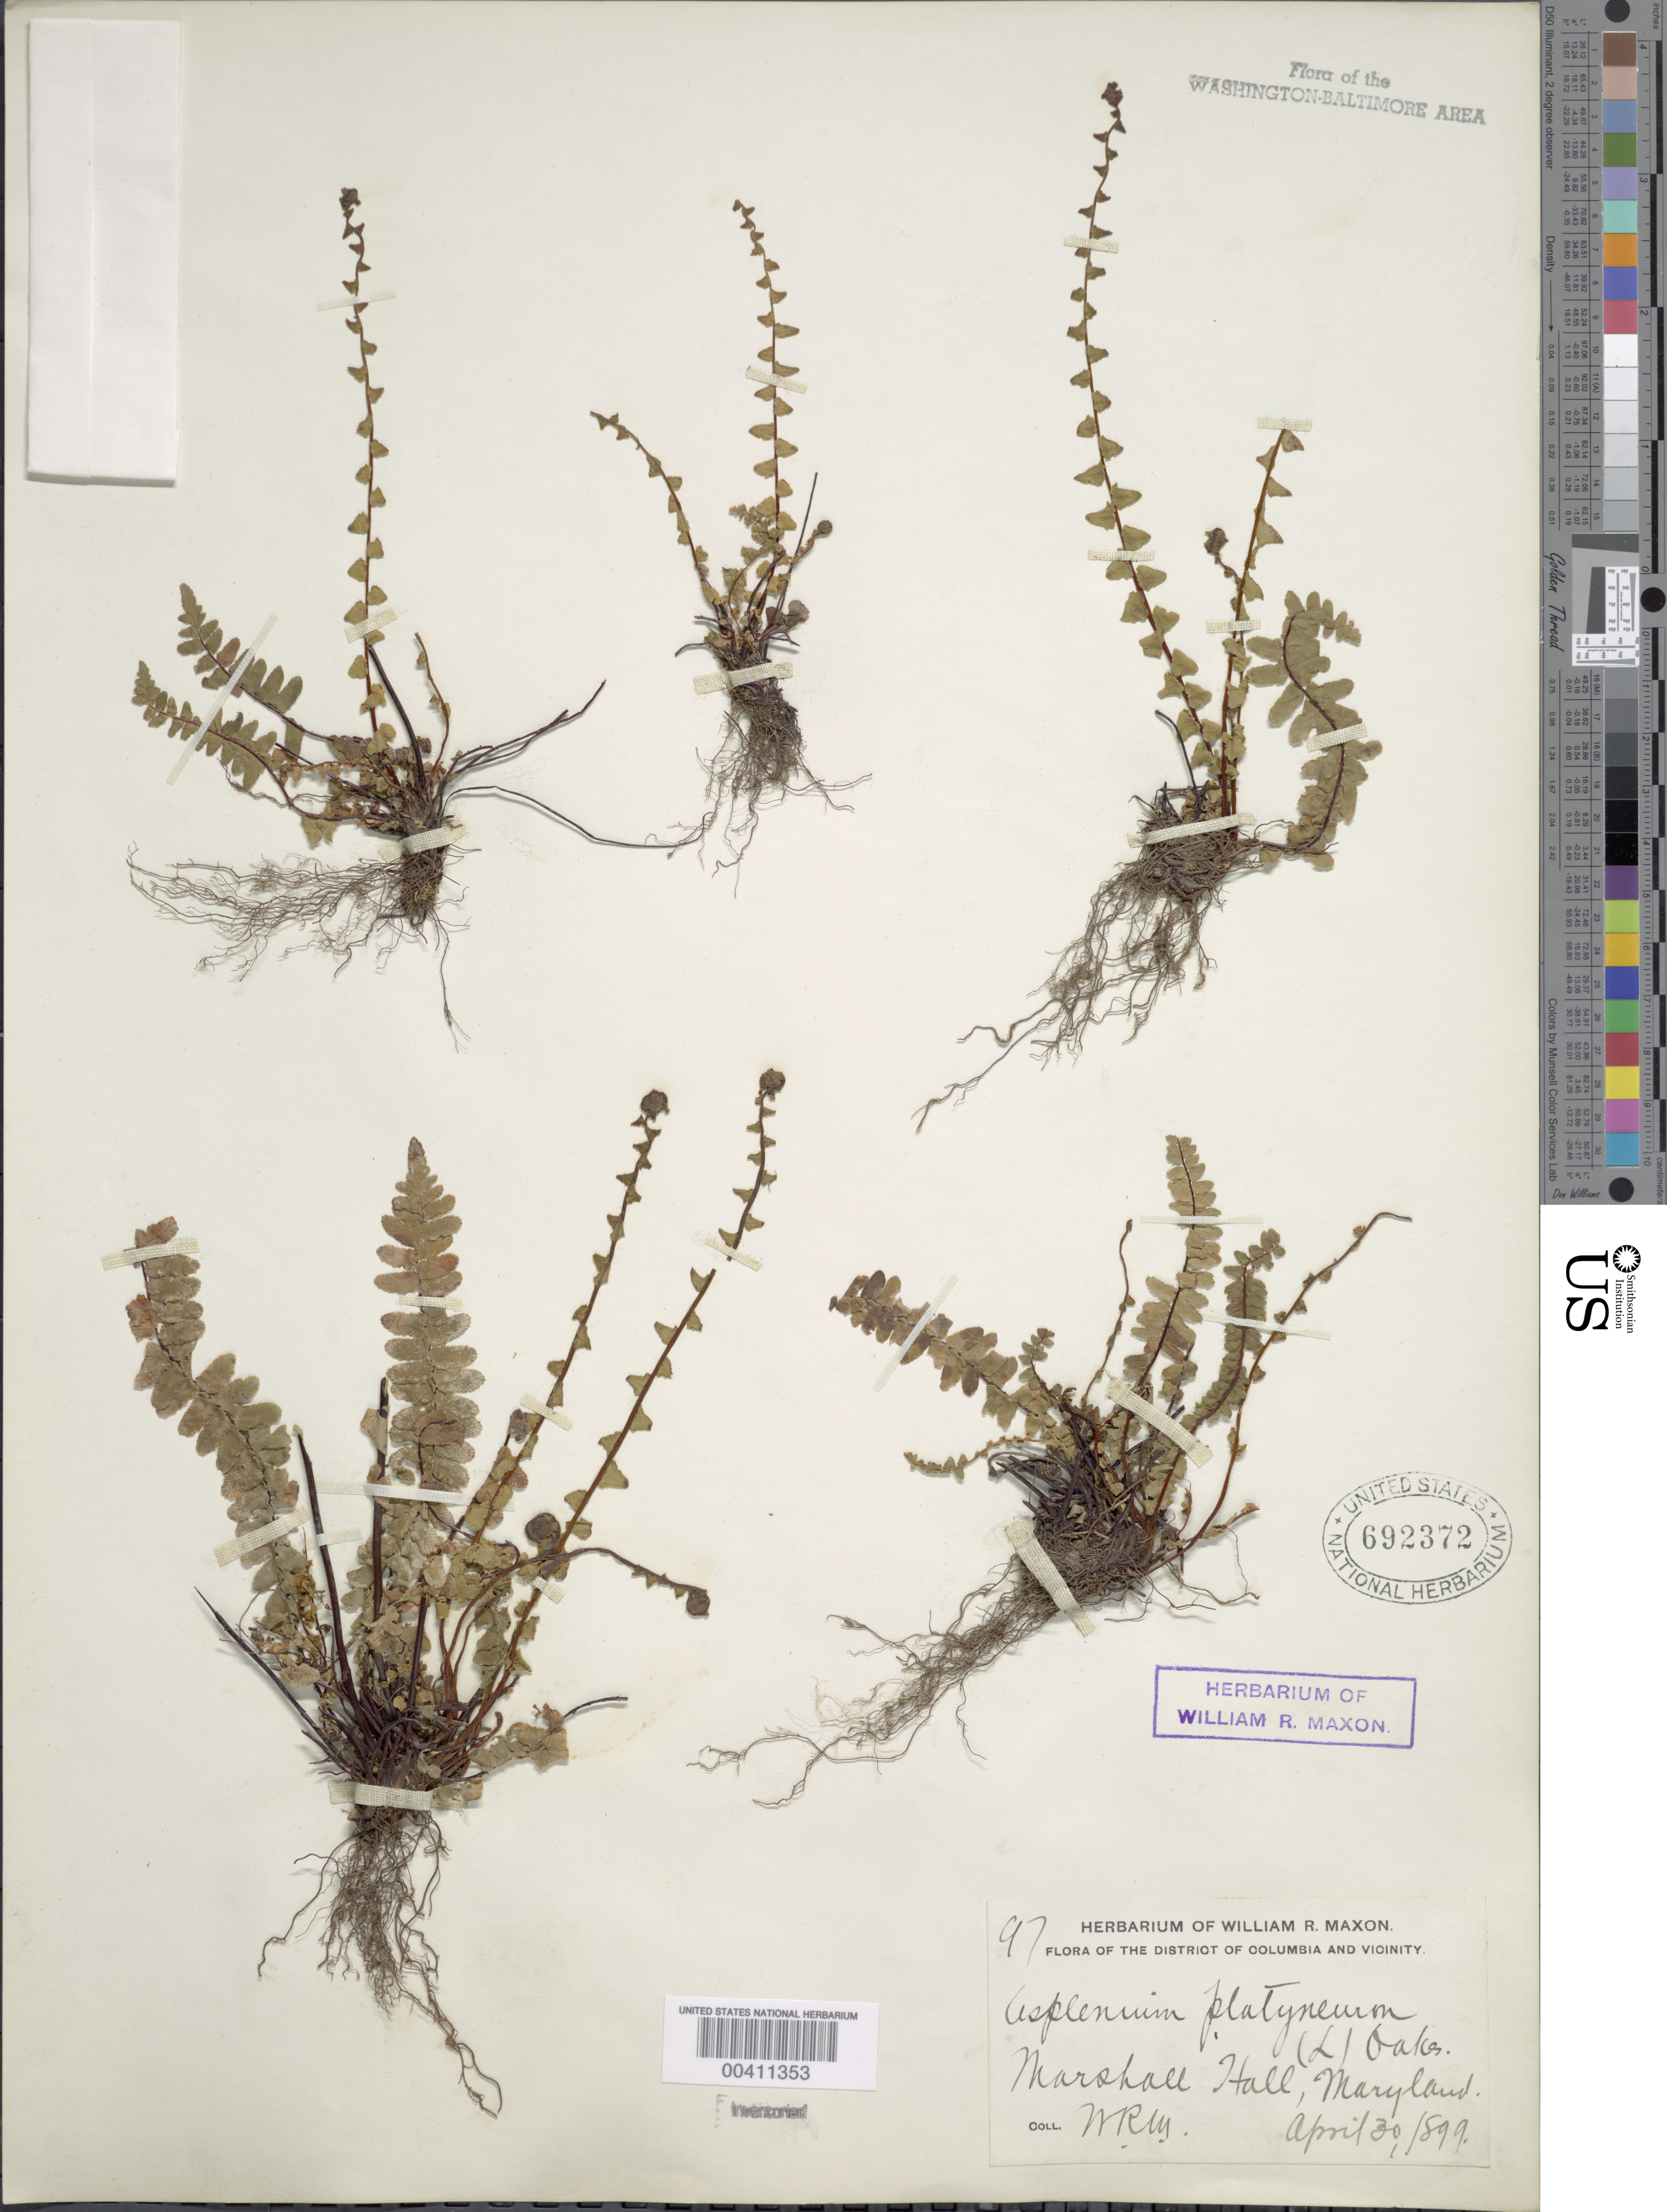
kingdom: Plantae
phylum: Tracheophyta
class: Polypodiopsida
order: Polypodiales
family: Aspleniaceae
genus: Asplenium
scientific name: Asplenium platyneuron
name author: (L.) Britton, Stearns & Poggenb.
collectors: W. R. Maxon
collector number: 97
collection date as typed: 30 Apr 1899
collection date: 1899-04-30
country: United States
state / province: Maryland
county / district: Charles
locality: Marshall Hall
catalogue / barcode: US 692372